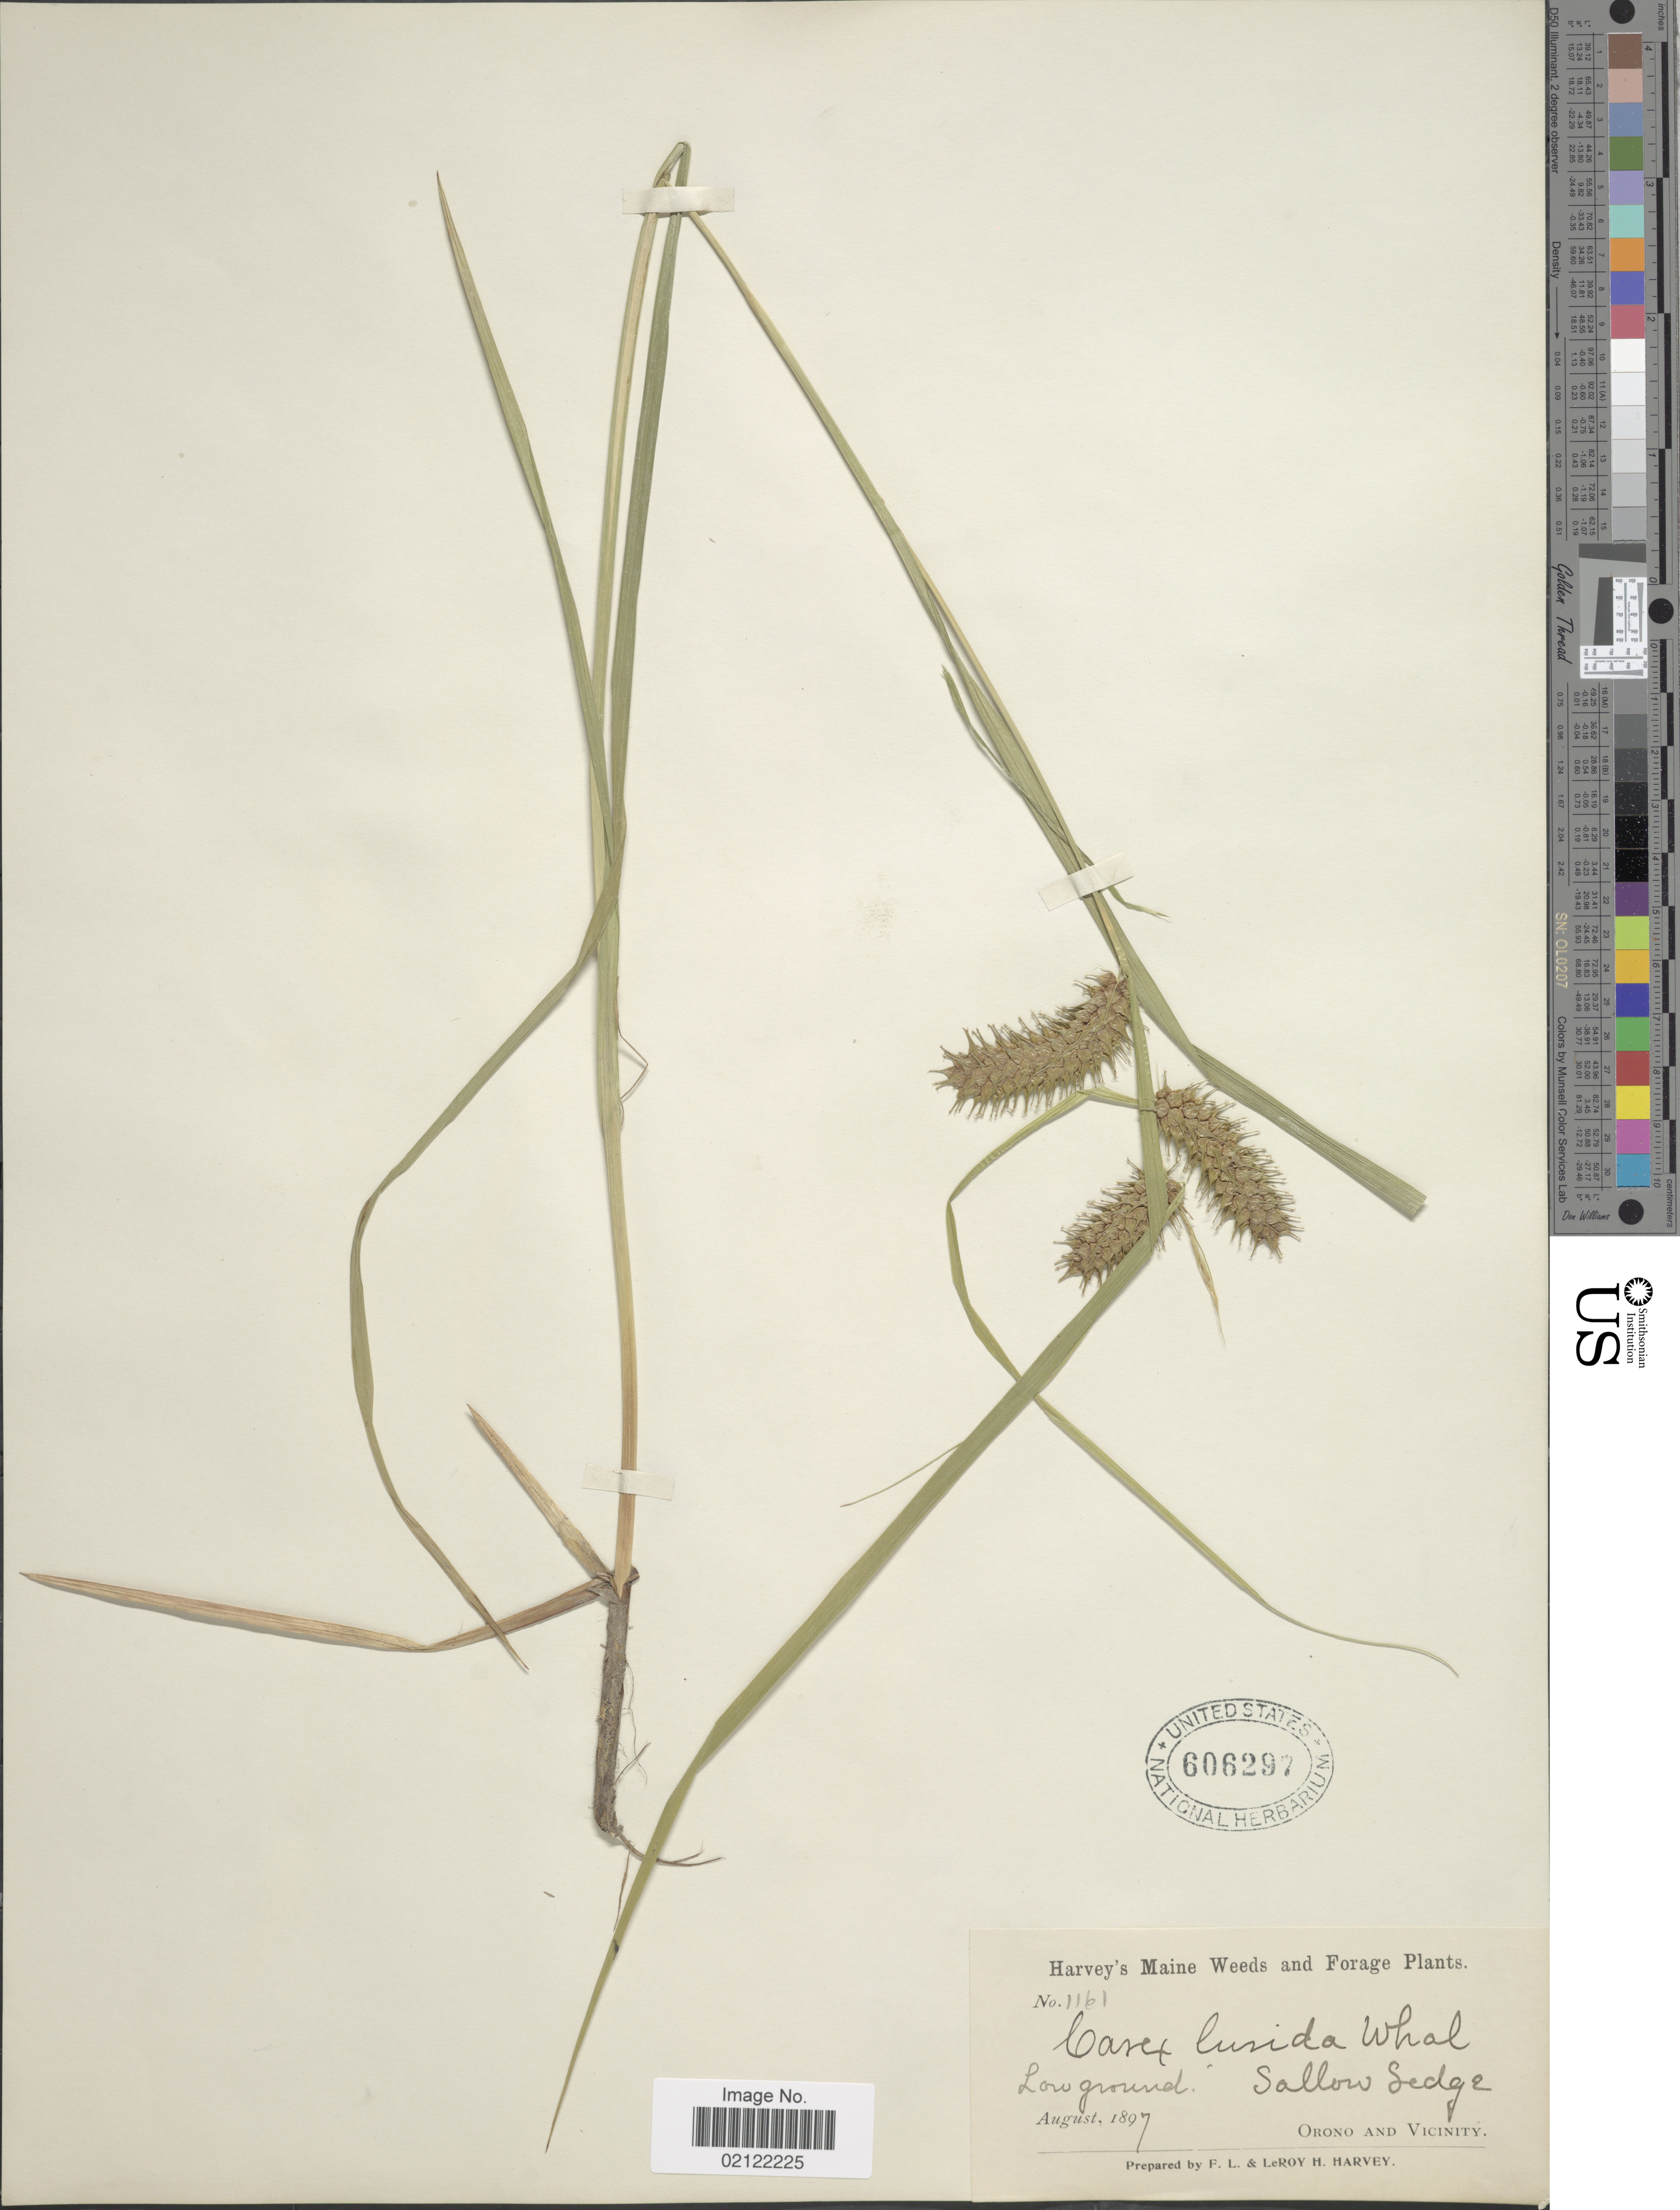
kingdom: Plantae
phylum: Tracheophyta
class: Liliopsida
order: Poales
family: Cyperaceae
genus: Carex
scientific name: Carex lurida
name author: Wahlenb.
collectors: F. L. Harvey & L. H. Harvey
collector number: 1161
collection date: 1897-08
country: United States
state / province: Maine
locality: Harvey's Maine Weeds and Forage. Low ground. Sallow Sedge. Orono and Vicinity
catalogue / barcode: US 606297